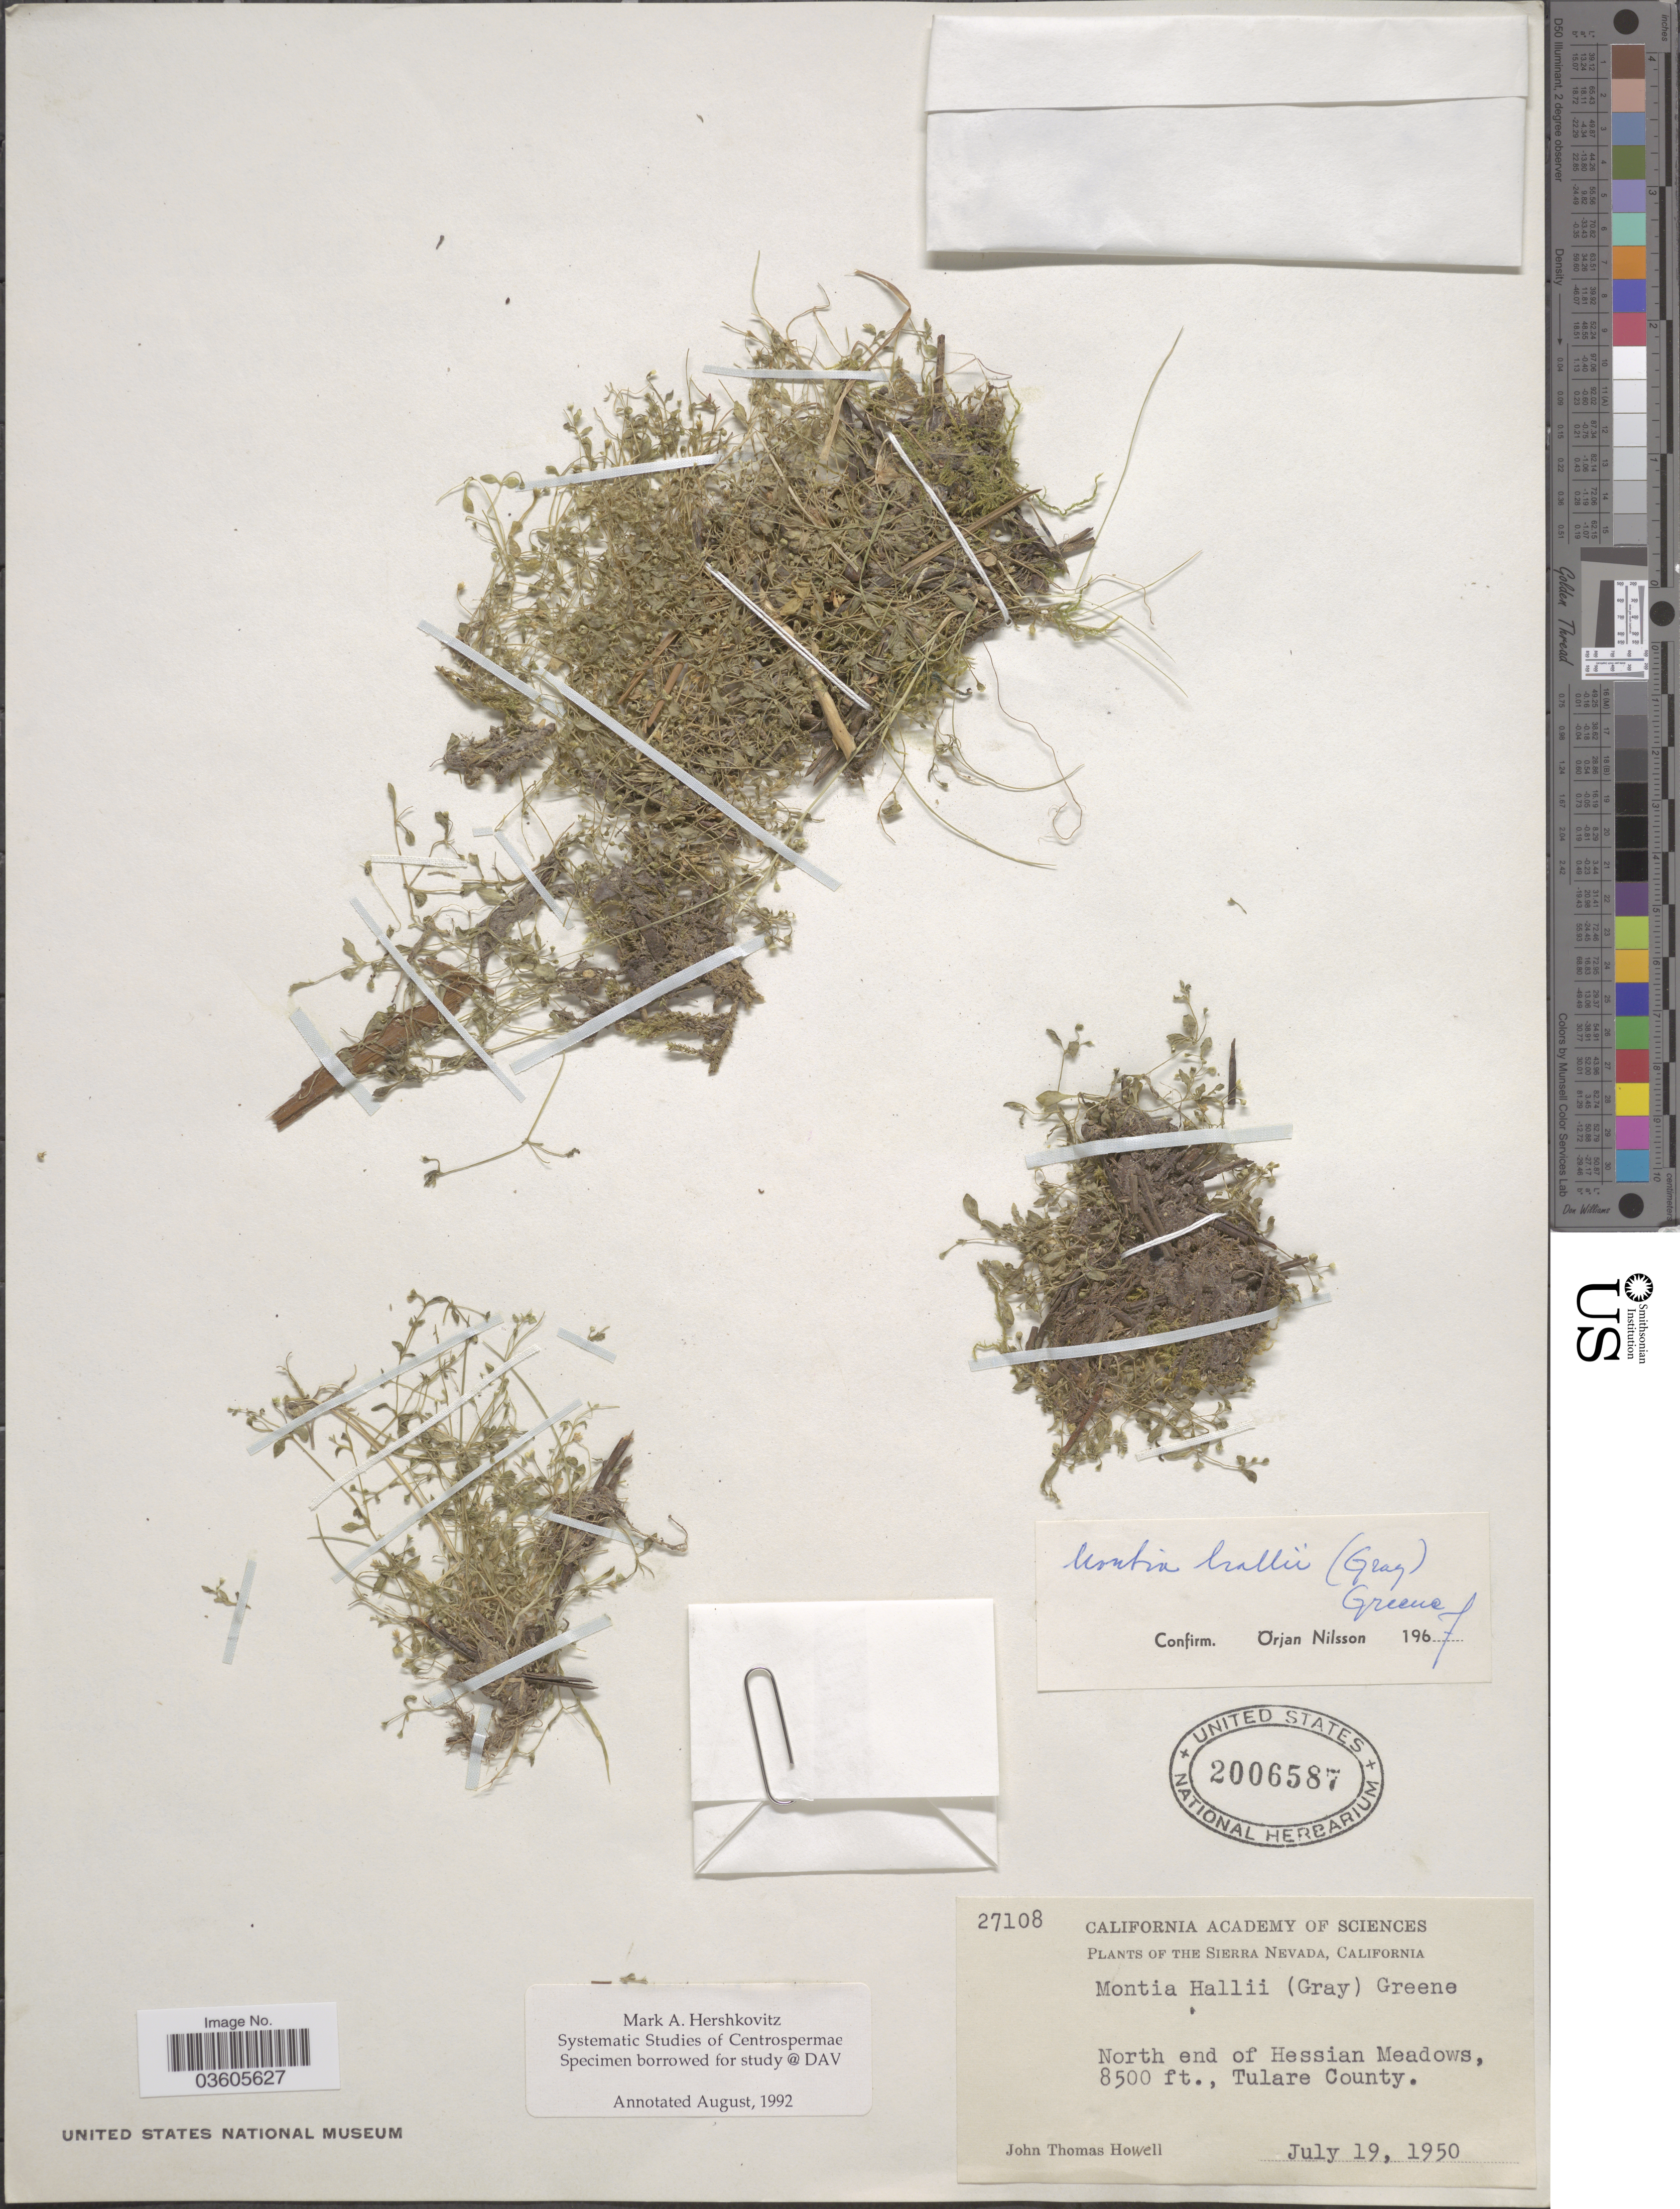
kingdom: Plantae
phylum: Tracheophyta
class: Magnoliopsida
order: Caryophyllales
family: Montiaceae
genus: Montia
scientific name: Montia hallii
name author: (A. Gray) Greene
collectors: J. T. Howell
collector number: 27108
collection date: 1950-07-19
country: United States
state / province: California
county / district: Tulare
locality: The Sierra Nevada. North end of Hessian Meadows. Tulare County.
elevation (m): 2591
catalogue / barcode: US 2006587